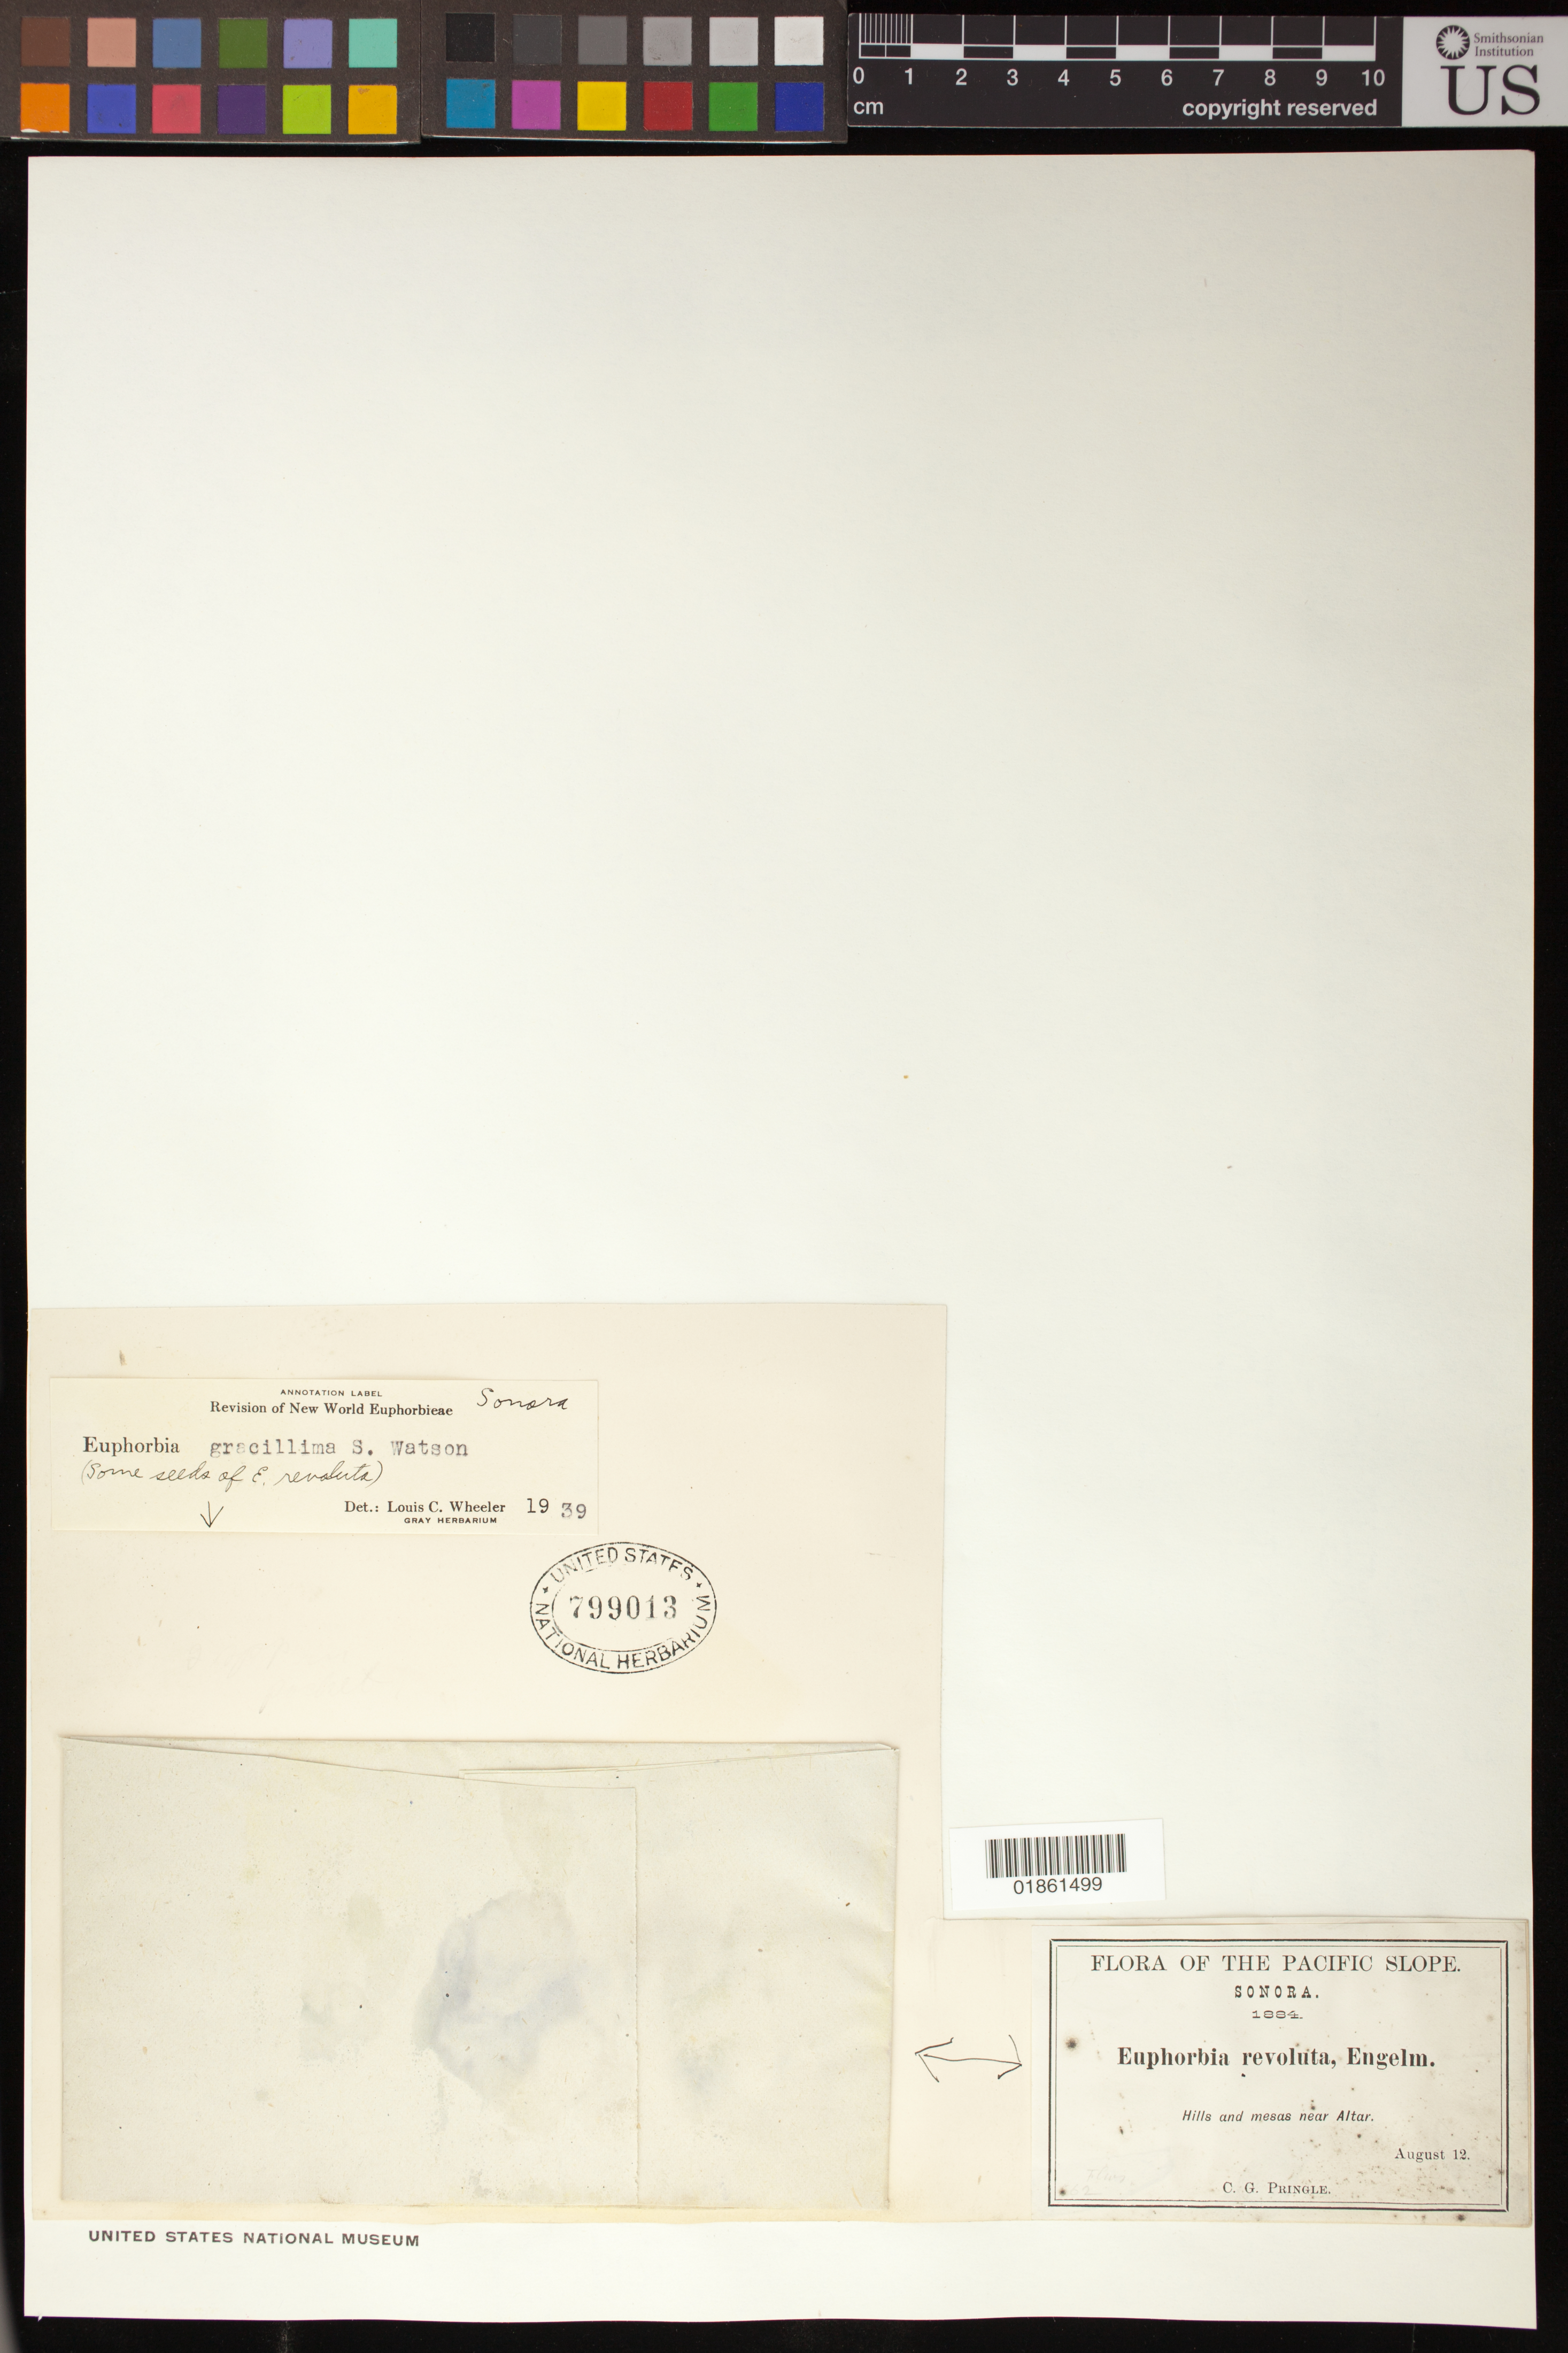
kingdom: Plantae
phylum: Tracheophyta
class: Magnoliopsida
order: Malpighiales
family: Euphorbiaceae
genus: Euphorbia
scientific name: Euphorbia revoluta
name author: Engelm. in Emory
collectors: C. G. Pringle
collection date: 1884-08-12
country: Mexico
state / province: Sonora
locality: Hills and mesas near Altar.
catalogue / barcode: US 799013